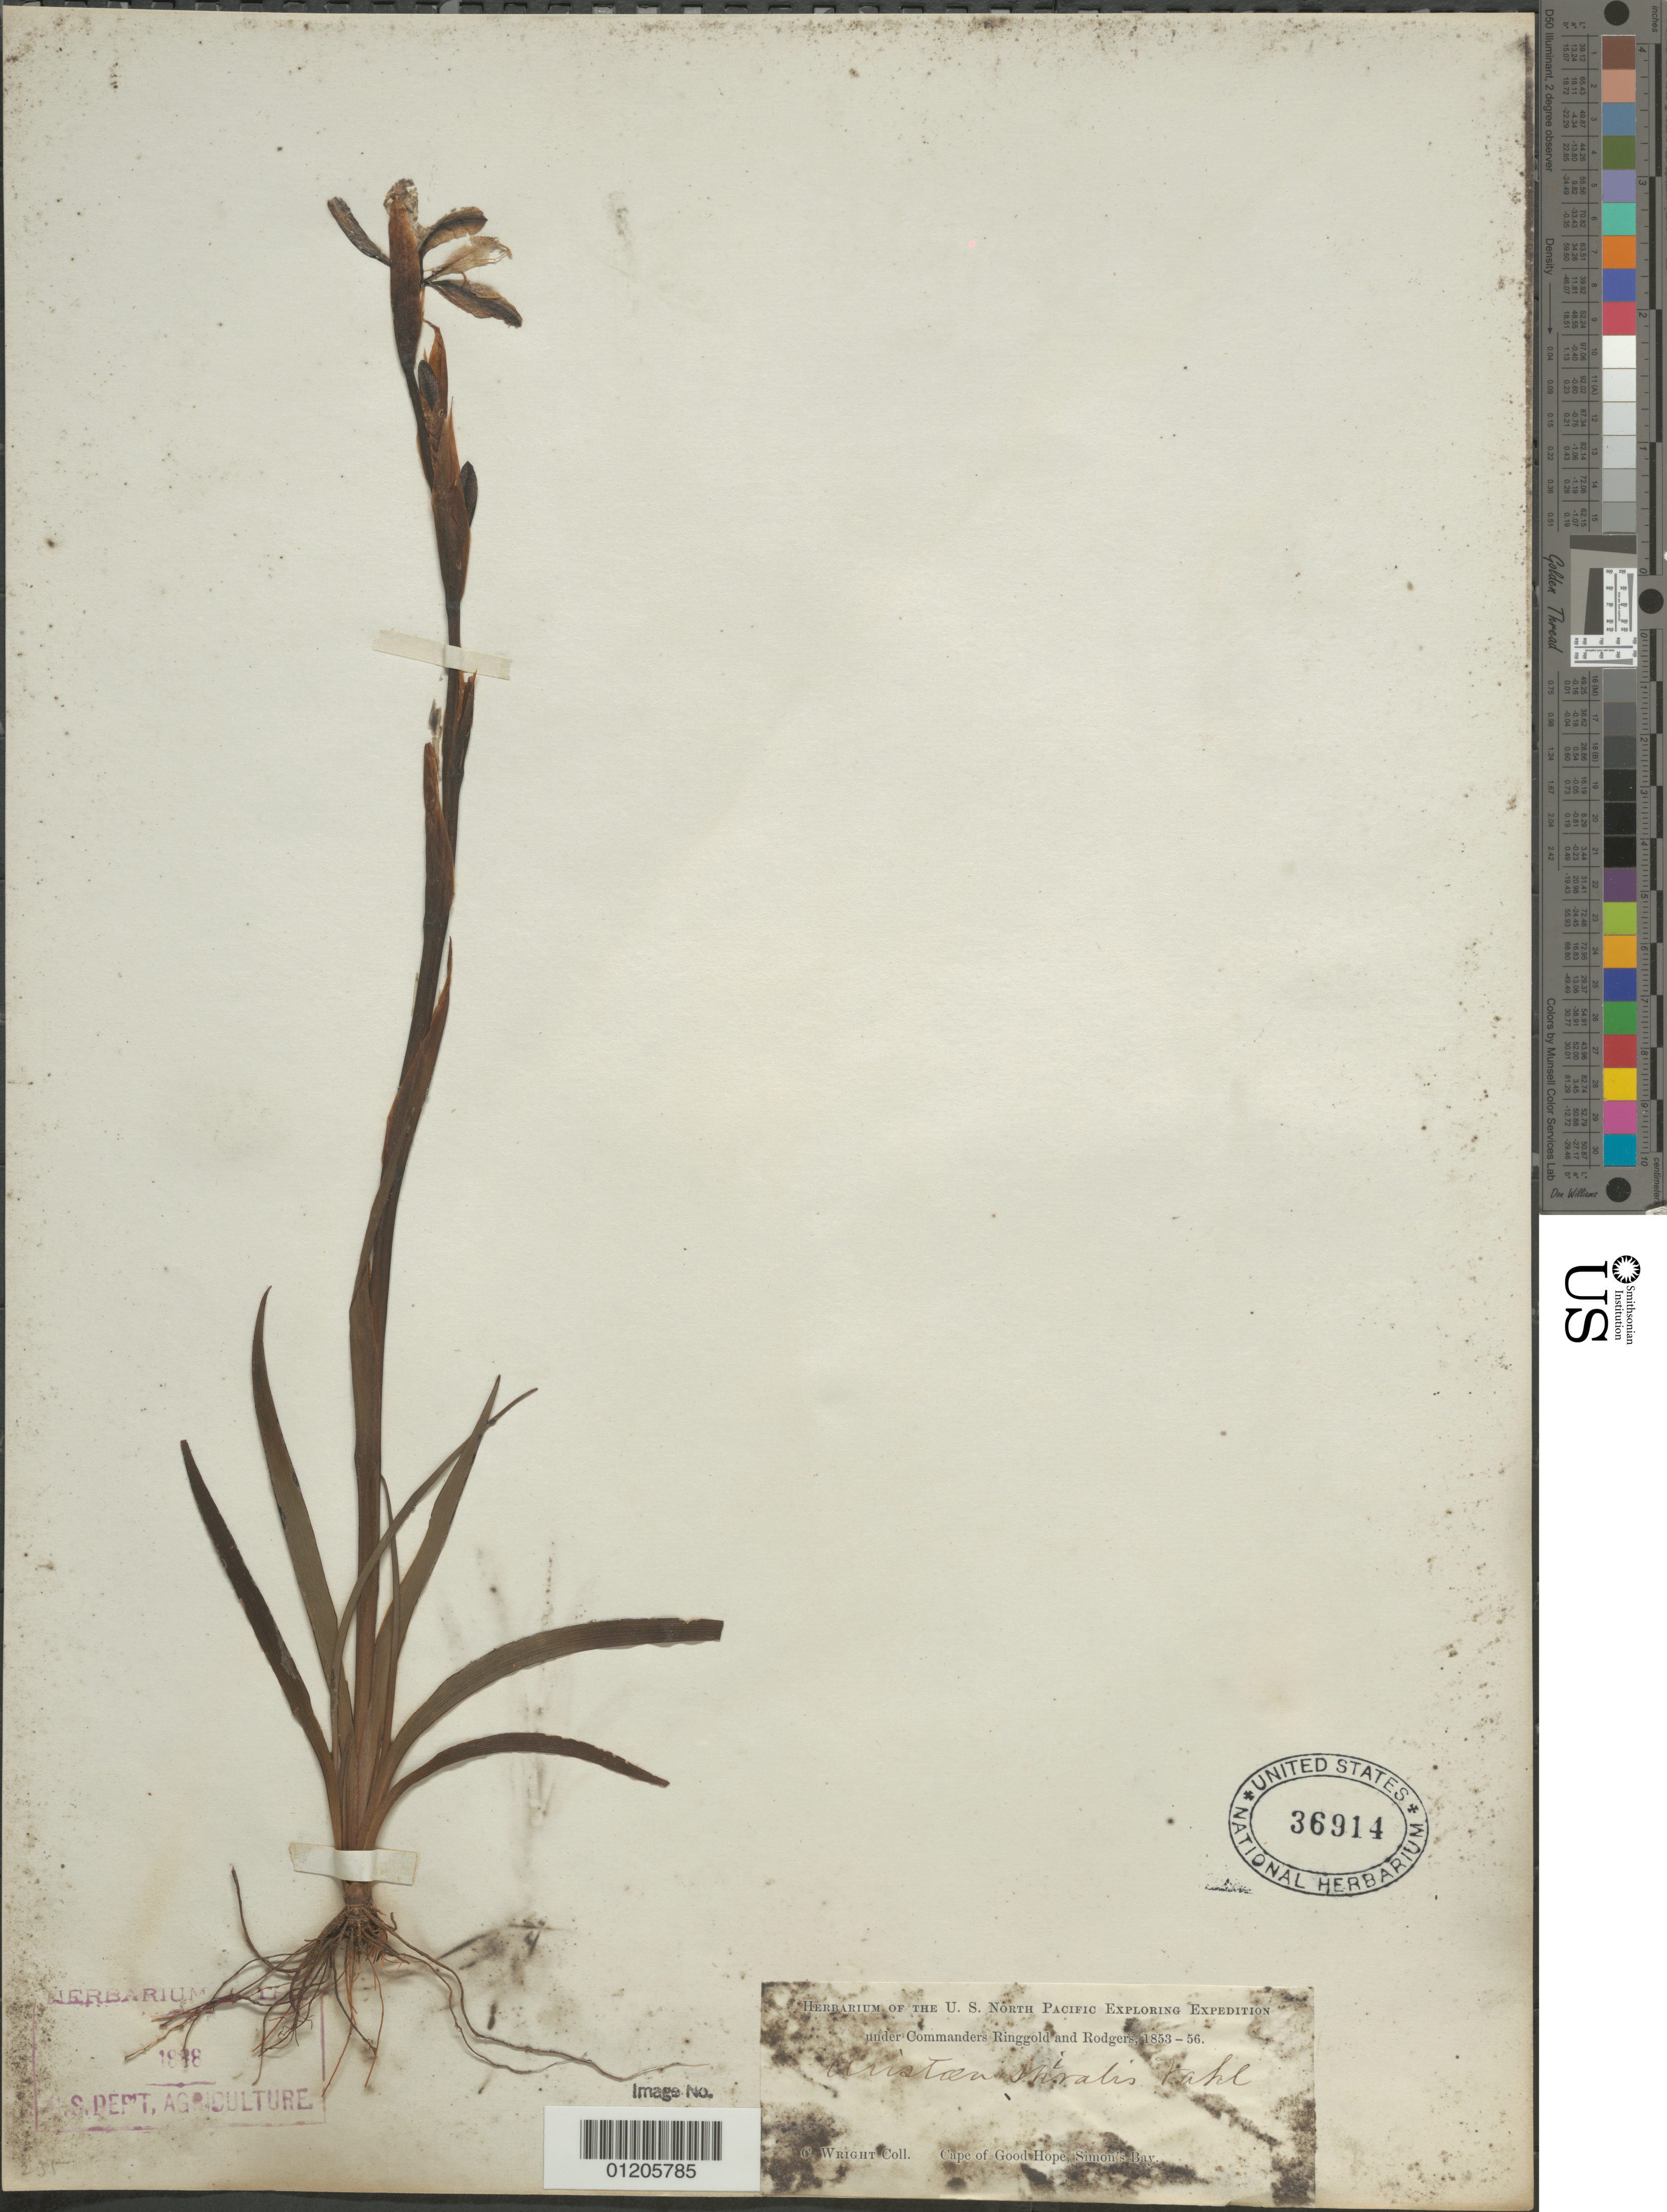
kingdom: Plantae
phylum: Tracheophyta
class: Liliopsida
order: Asparagales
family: Iridaceae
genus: Aristea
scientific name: Aristea spiralis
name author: Ker Gawl.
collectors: C. Wright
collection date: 1853/1856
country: South Africa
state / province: Western Cape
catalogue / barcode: US 36914